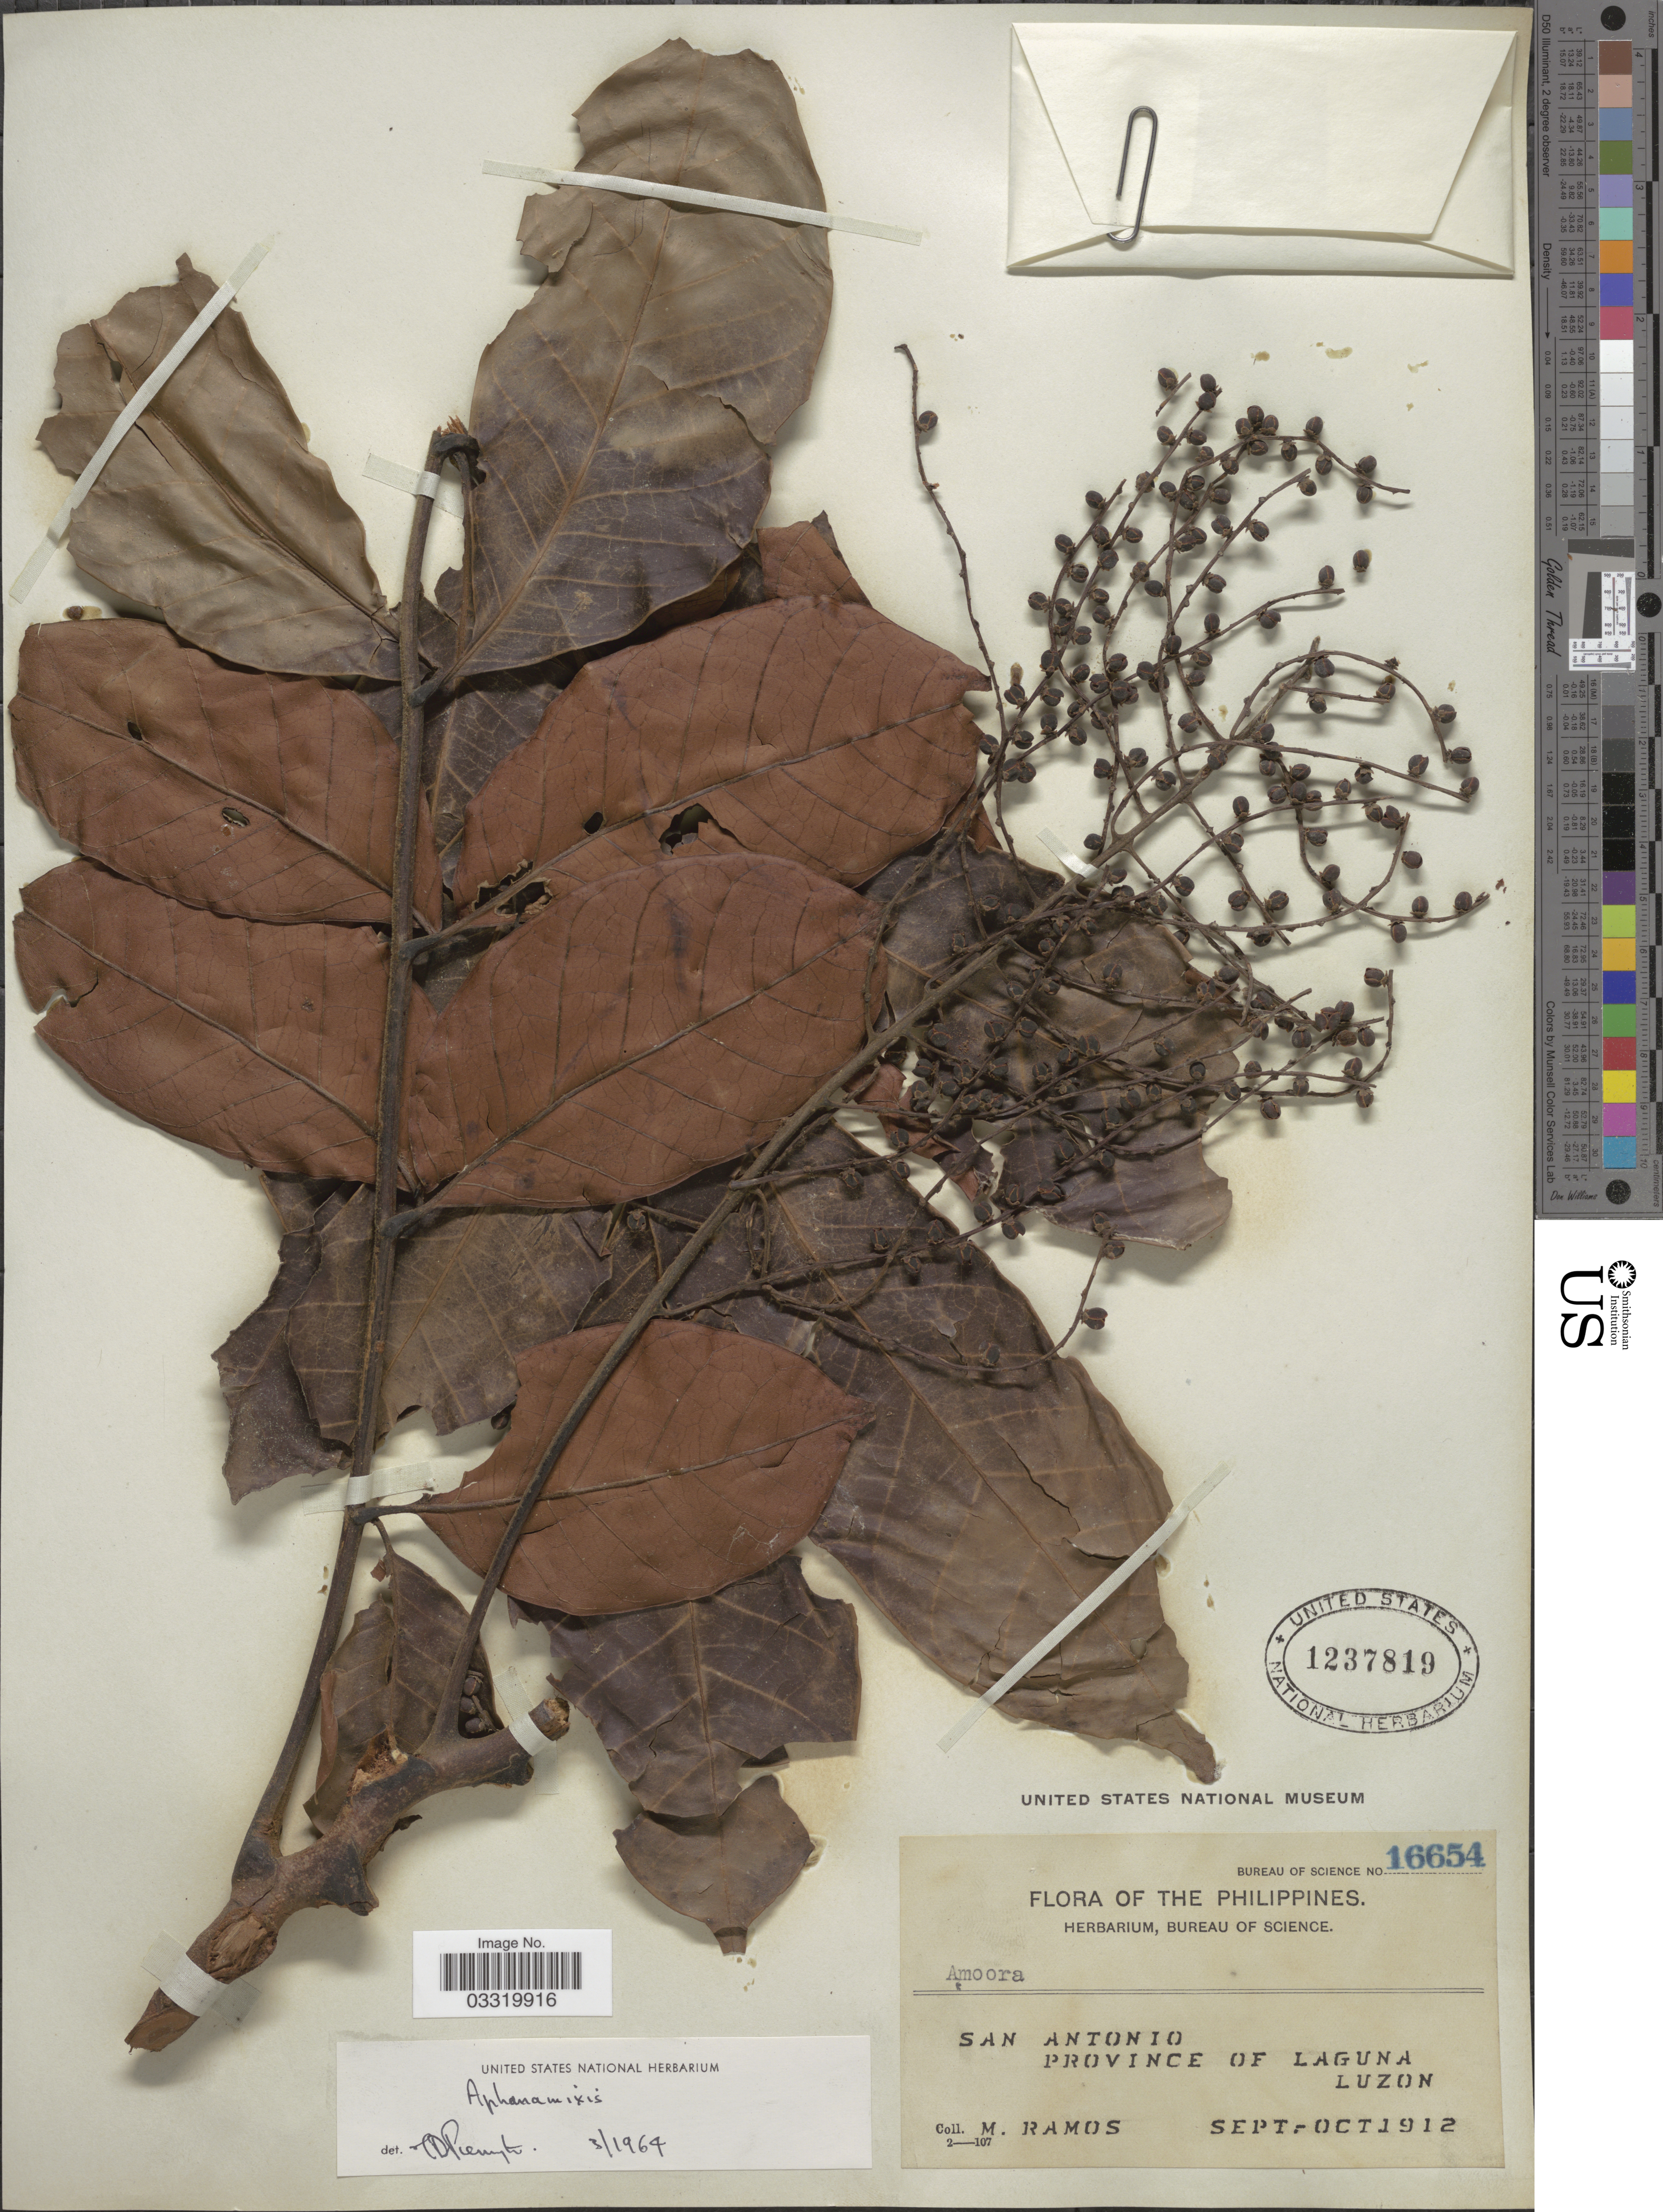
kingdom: Plantae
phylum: Tracheophyta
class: Magnoliopsida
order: Sapindales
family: Meliaceae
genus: Aphanamixis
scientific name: Aphanamixis polystachya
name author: (Wall.) R. Parker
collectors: M. Ramos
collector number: Bureau of Science 16654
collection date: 1912-09/1912-10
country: Philippines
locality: San Antonio, Province of Laguna, Luzon.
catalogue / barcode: US 1237819